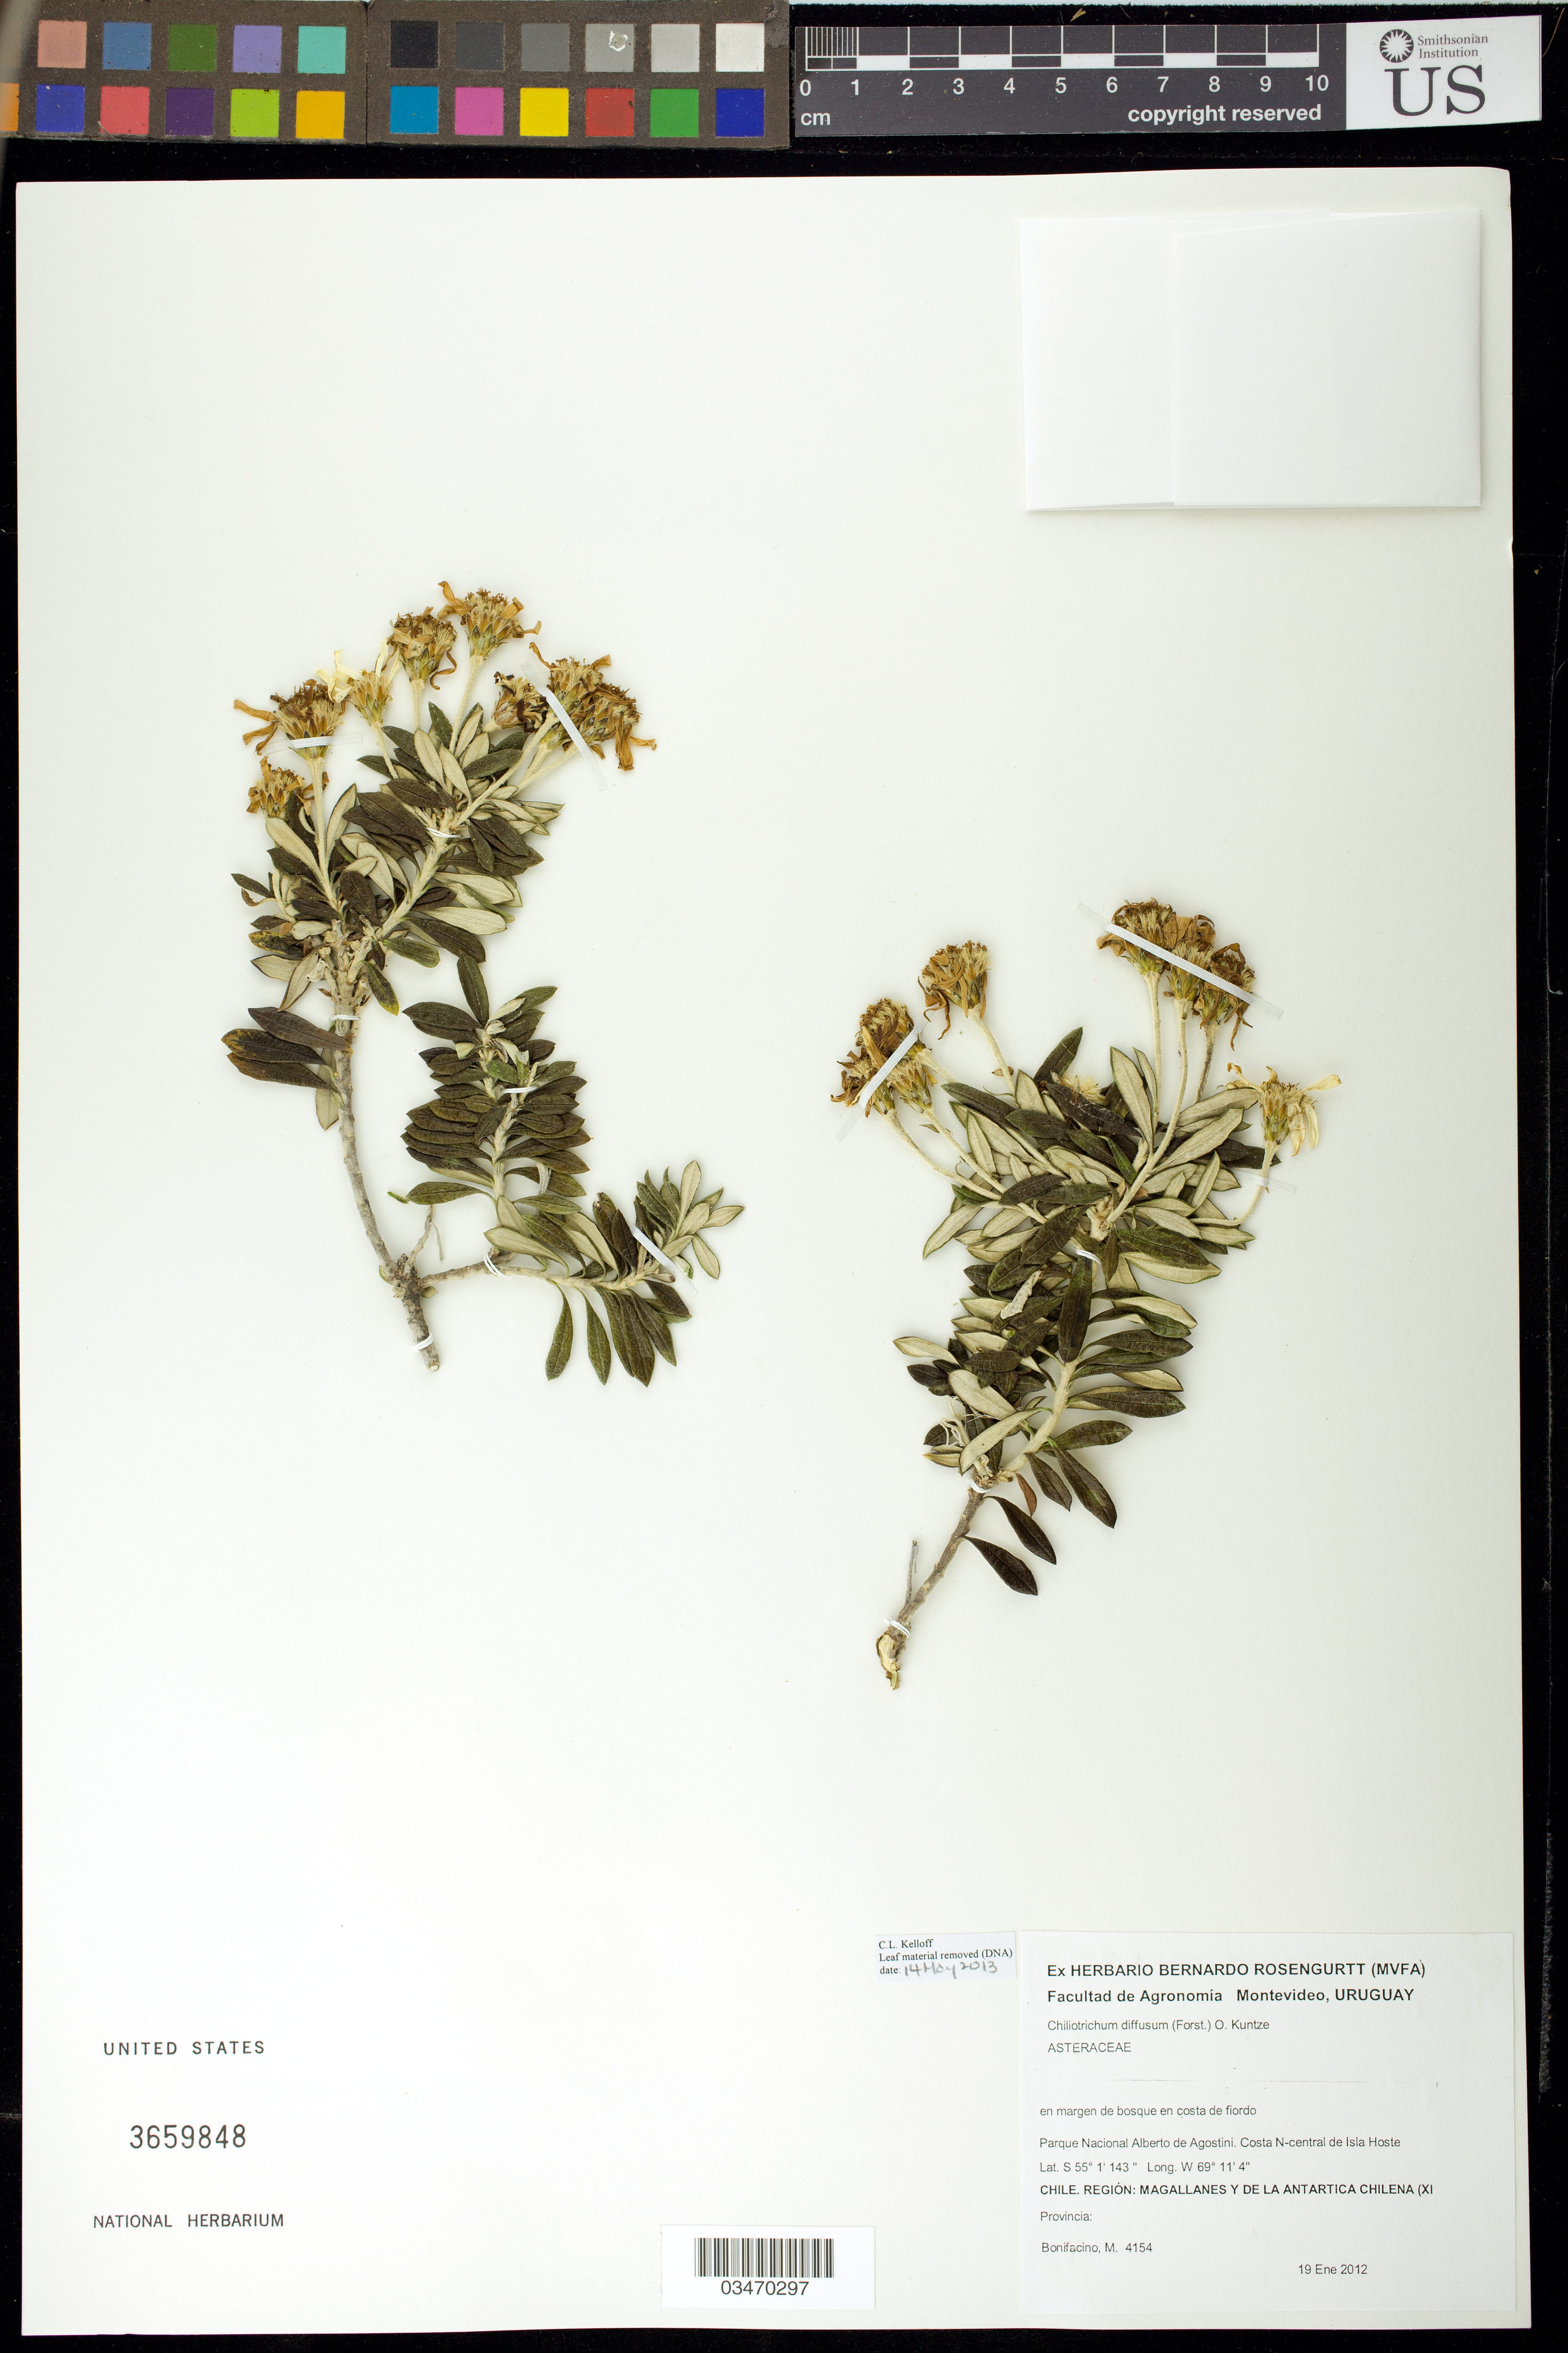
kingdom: Plantae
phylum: Tracheophyta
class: Magnoliopsida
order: Asterales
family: Asteraceae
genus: Chiliotrichum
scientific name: Chiliotrichum diffusum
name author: (G. Forst.) Kuntze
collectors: M. Bonifacino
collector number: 4154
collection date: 2012-01-19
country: Chile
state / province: Magallanes y de la Antártica Chilena (XII)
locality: Parque Nacional Alberto de Agostini, Costa N-central de Isla Hoste.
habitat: En margen de bosque en costa de fiordo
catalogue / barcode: US 3659848